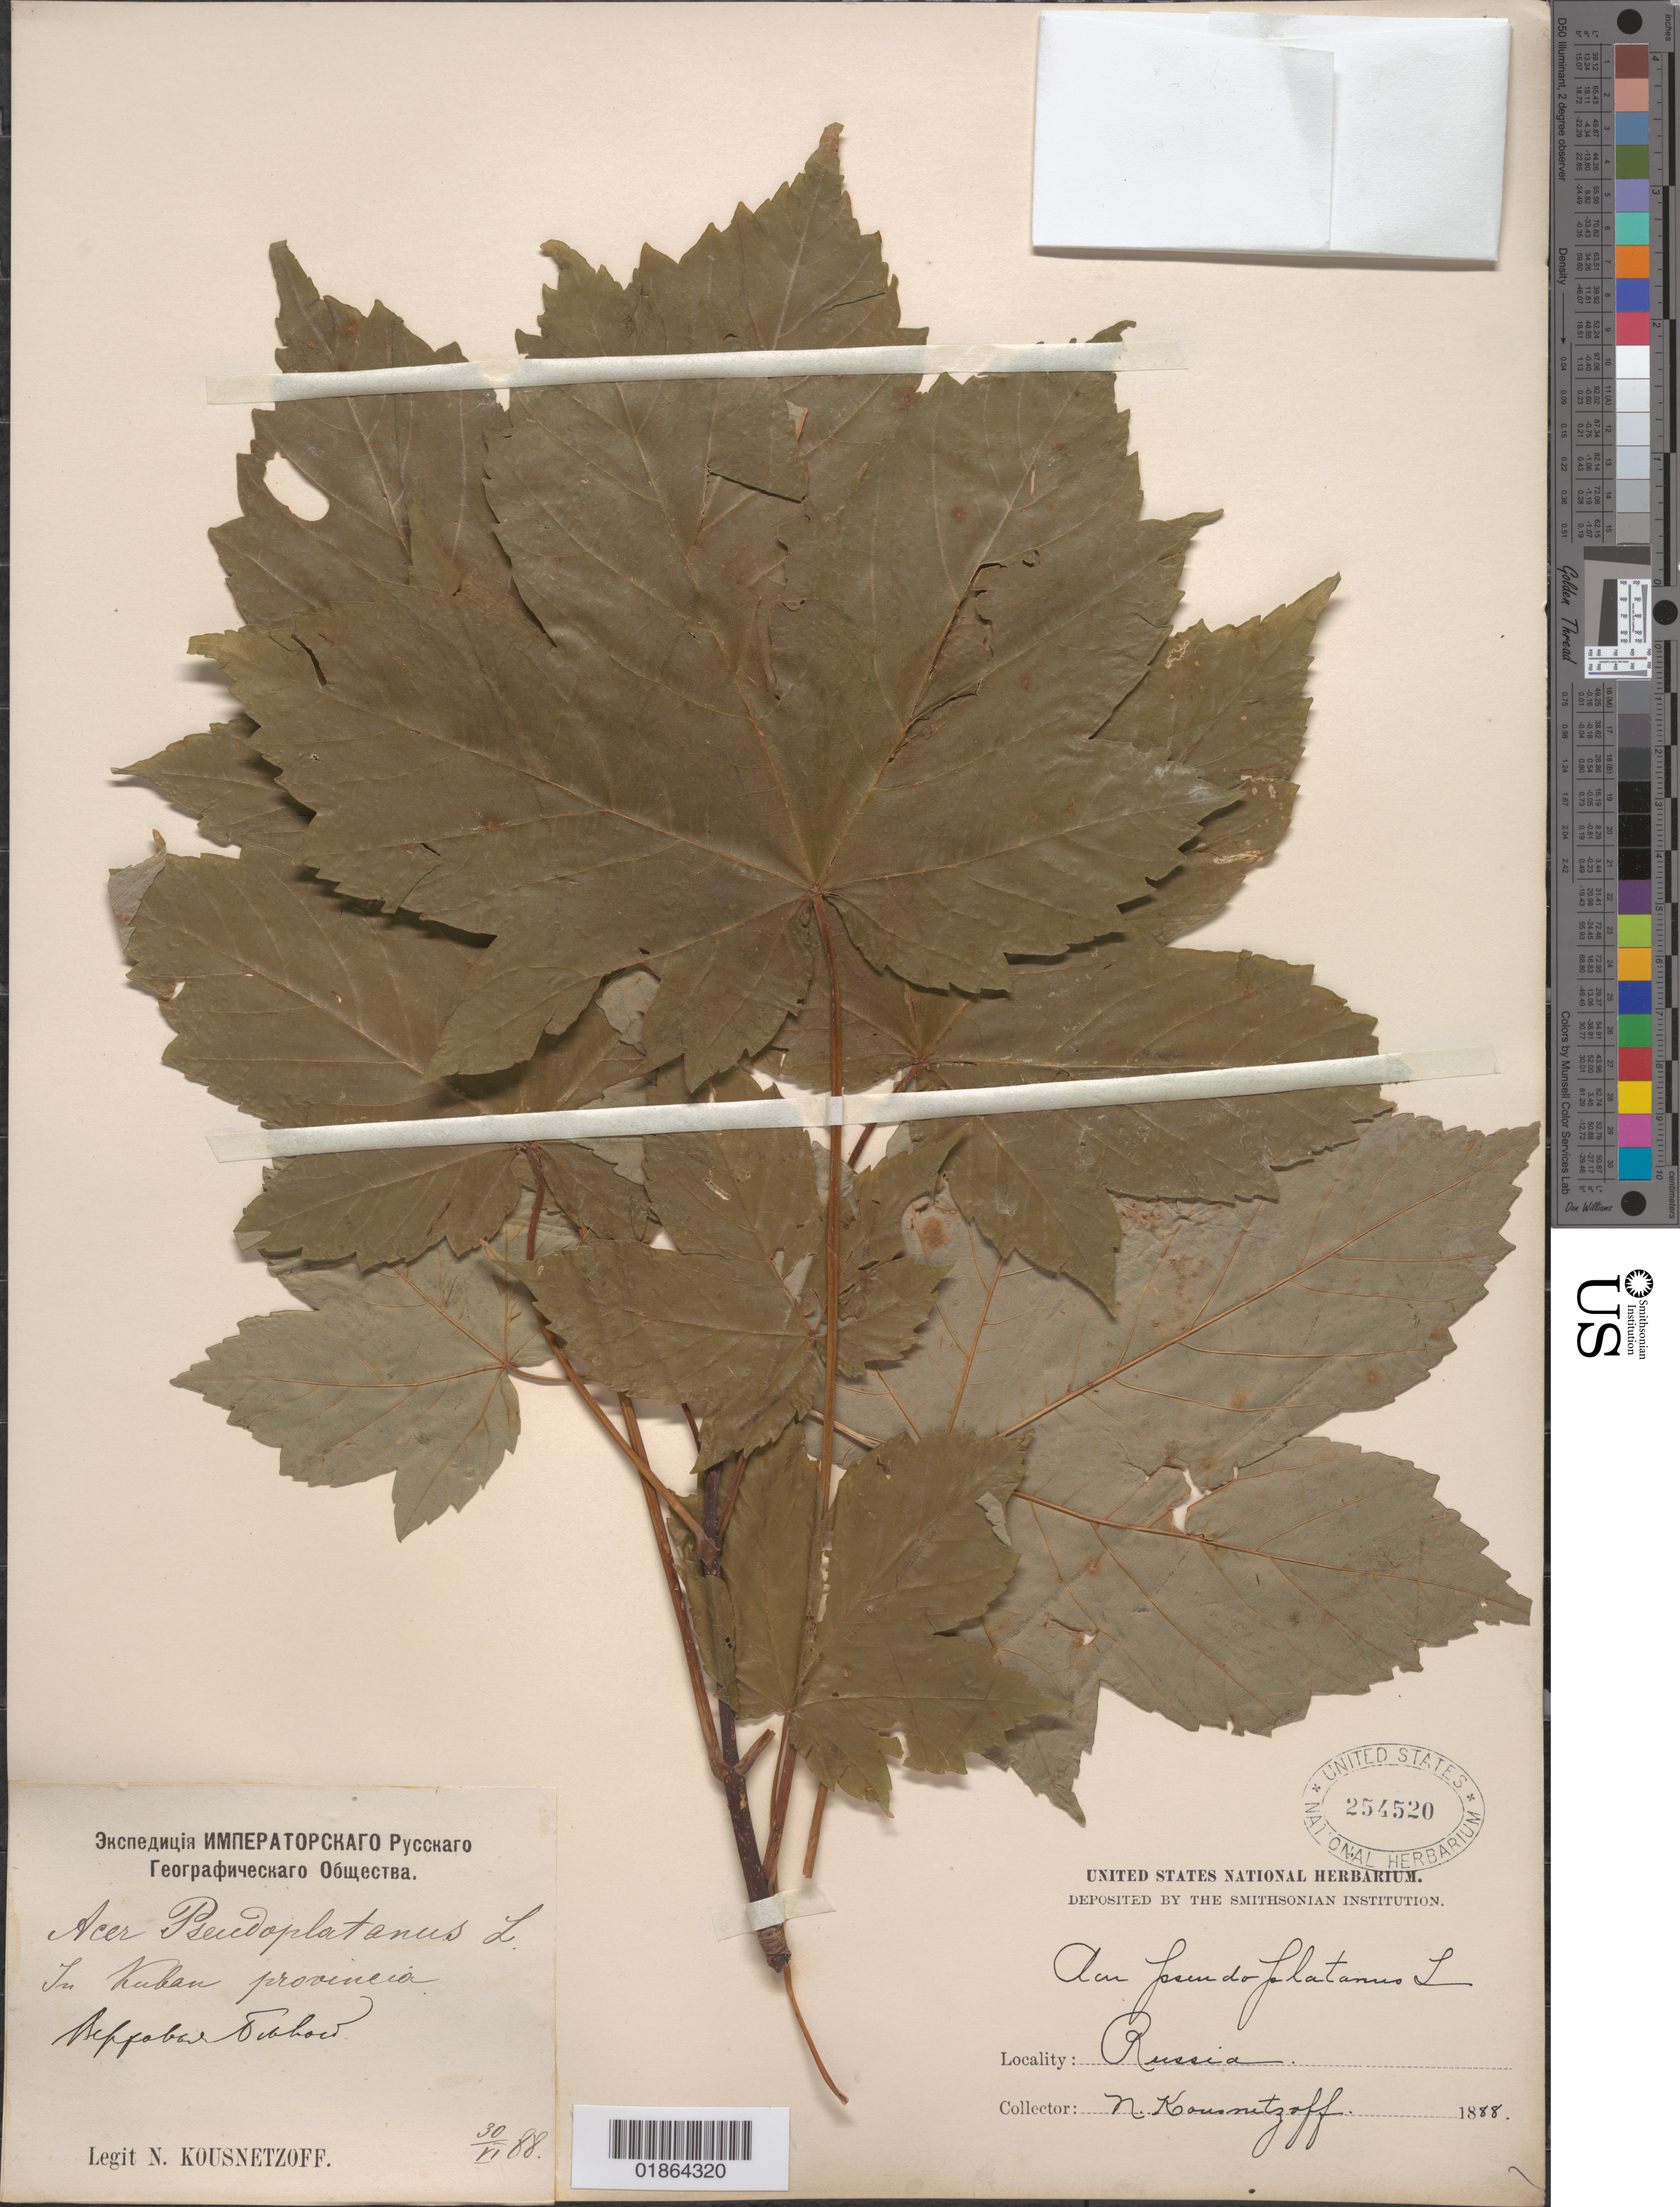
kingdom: Plantae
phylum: Tracheophyta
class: Magnoliopsida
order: Sapindales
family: Sapindaceae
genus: Acer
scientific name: Acer pseudoplatanus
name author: L.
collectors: N. Kousnetzoff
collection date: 1888-06-30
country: Russian Federation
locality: Kuban Provincia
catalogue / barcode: US 254520